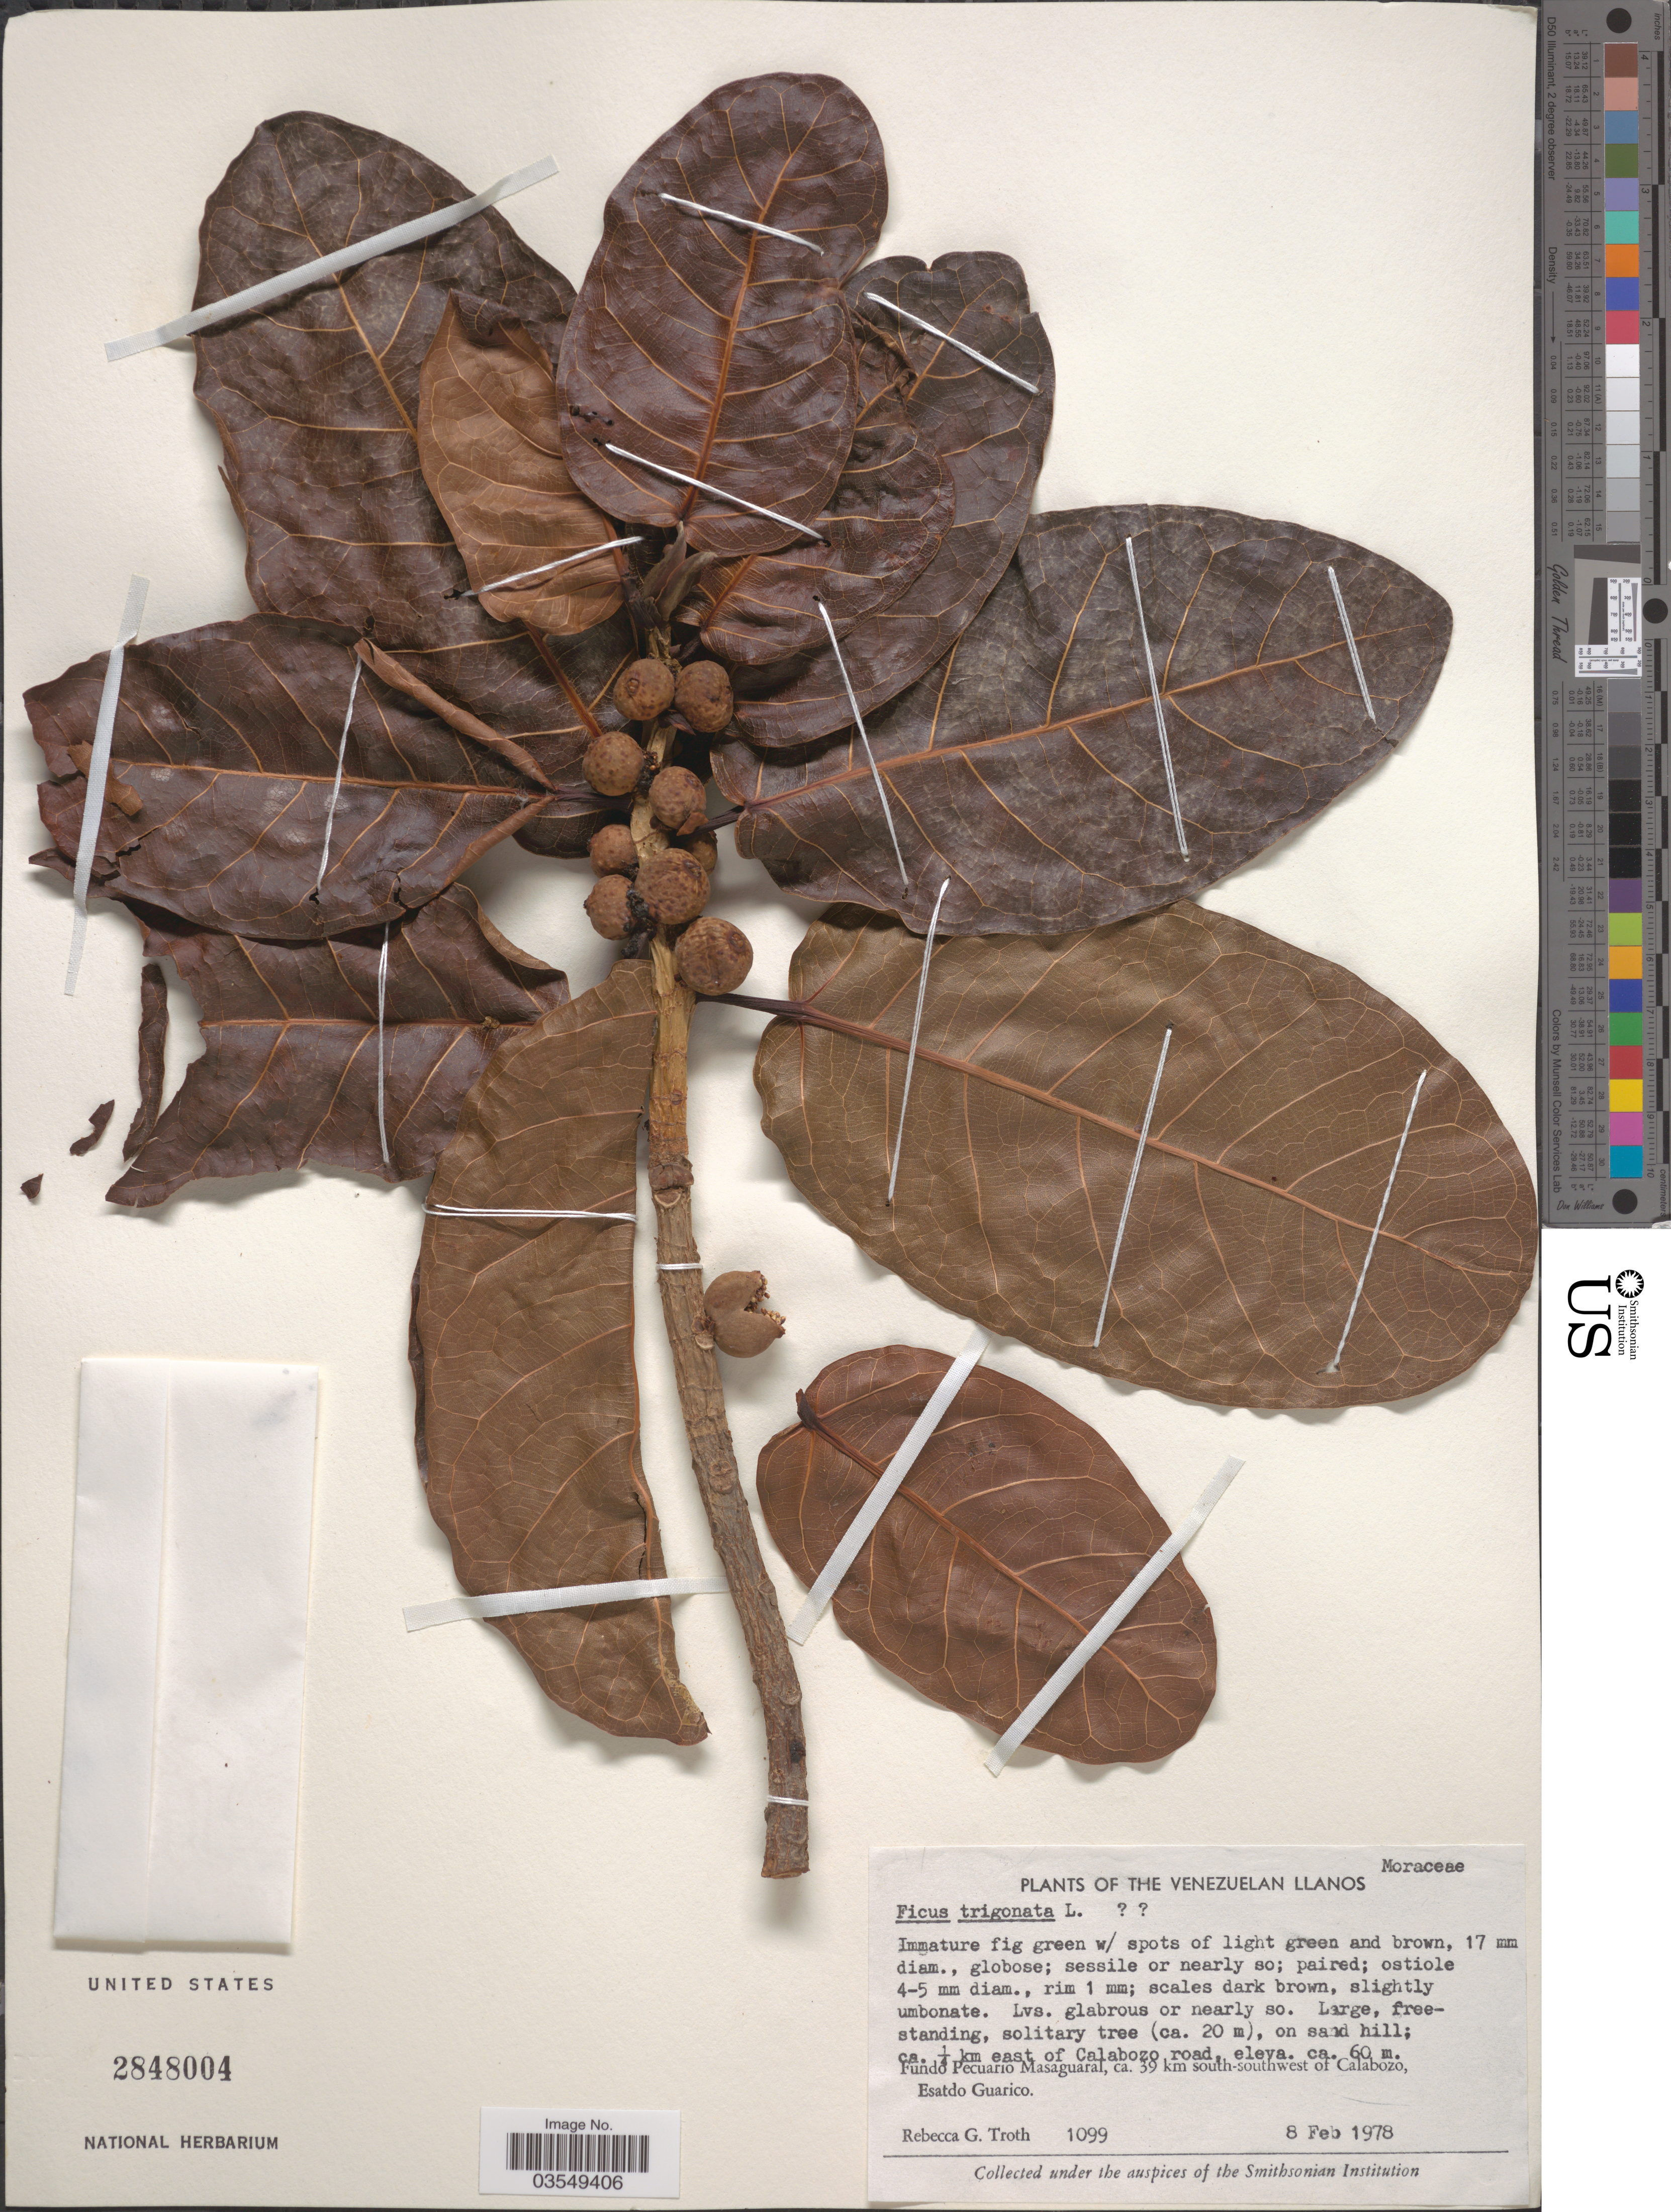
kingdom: Plantae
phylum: Tracheophyta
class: Magnoliopsida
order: Rosales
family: Moraceae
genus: Ficus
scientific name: Ficus trigona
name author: L. f.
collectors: R. Troth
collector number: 1099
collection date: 1978-02-08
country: Venezuela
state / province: Guarico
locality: The Venezuelan Llanos. Ca. ¼ km east of Calabozo road. Fundo Pecuario Masaguaral, ca. 39 km south-southwest of Calabozo.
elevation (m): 60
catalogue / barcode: US 2848004